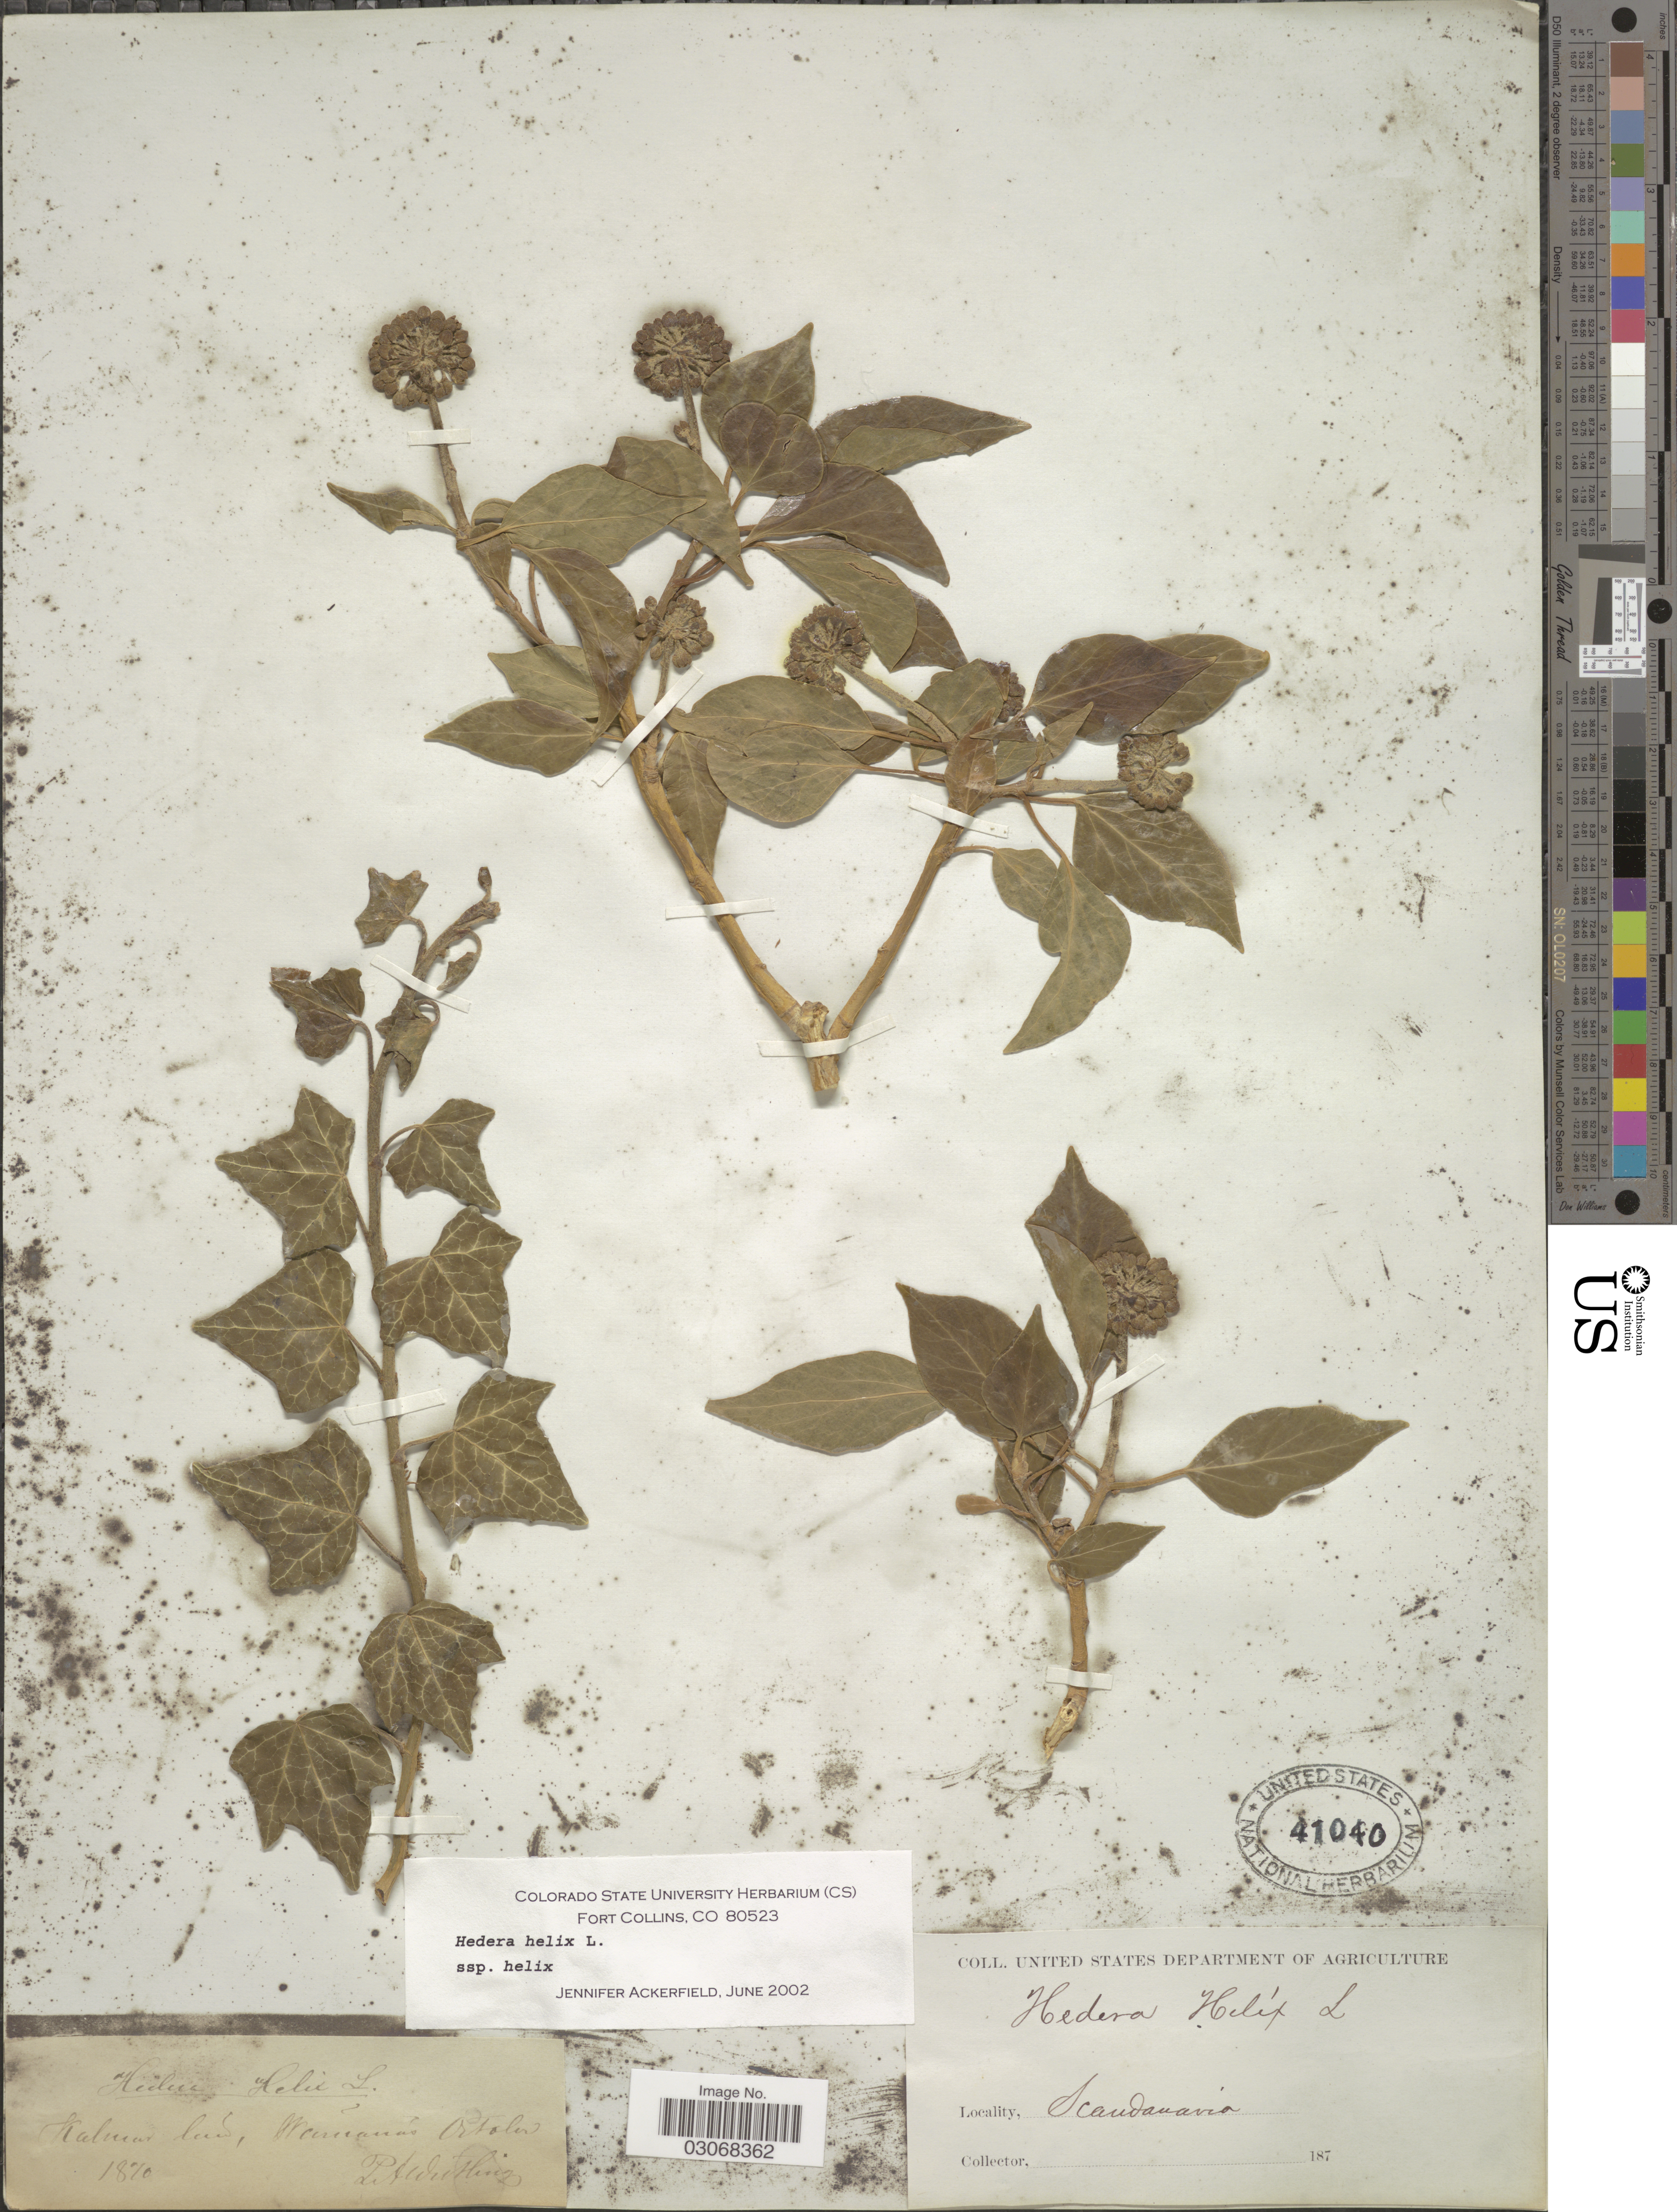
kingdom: Plantae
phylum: Tracheophyta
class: Magnoliopsida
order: Apiales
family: Araliaceae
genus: Hedera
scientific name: Hedera helix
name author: L.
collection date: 1870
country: Sweden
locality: Scandanavia. Kalmar lan, Wernanäs [ = Värnanäs], Ortoler [interpreted].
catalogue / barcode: US 41040